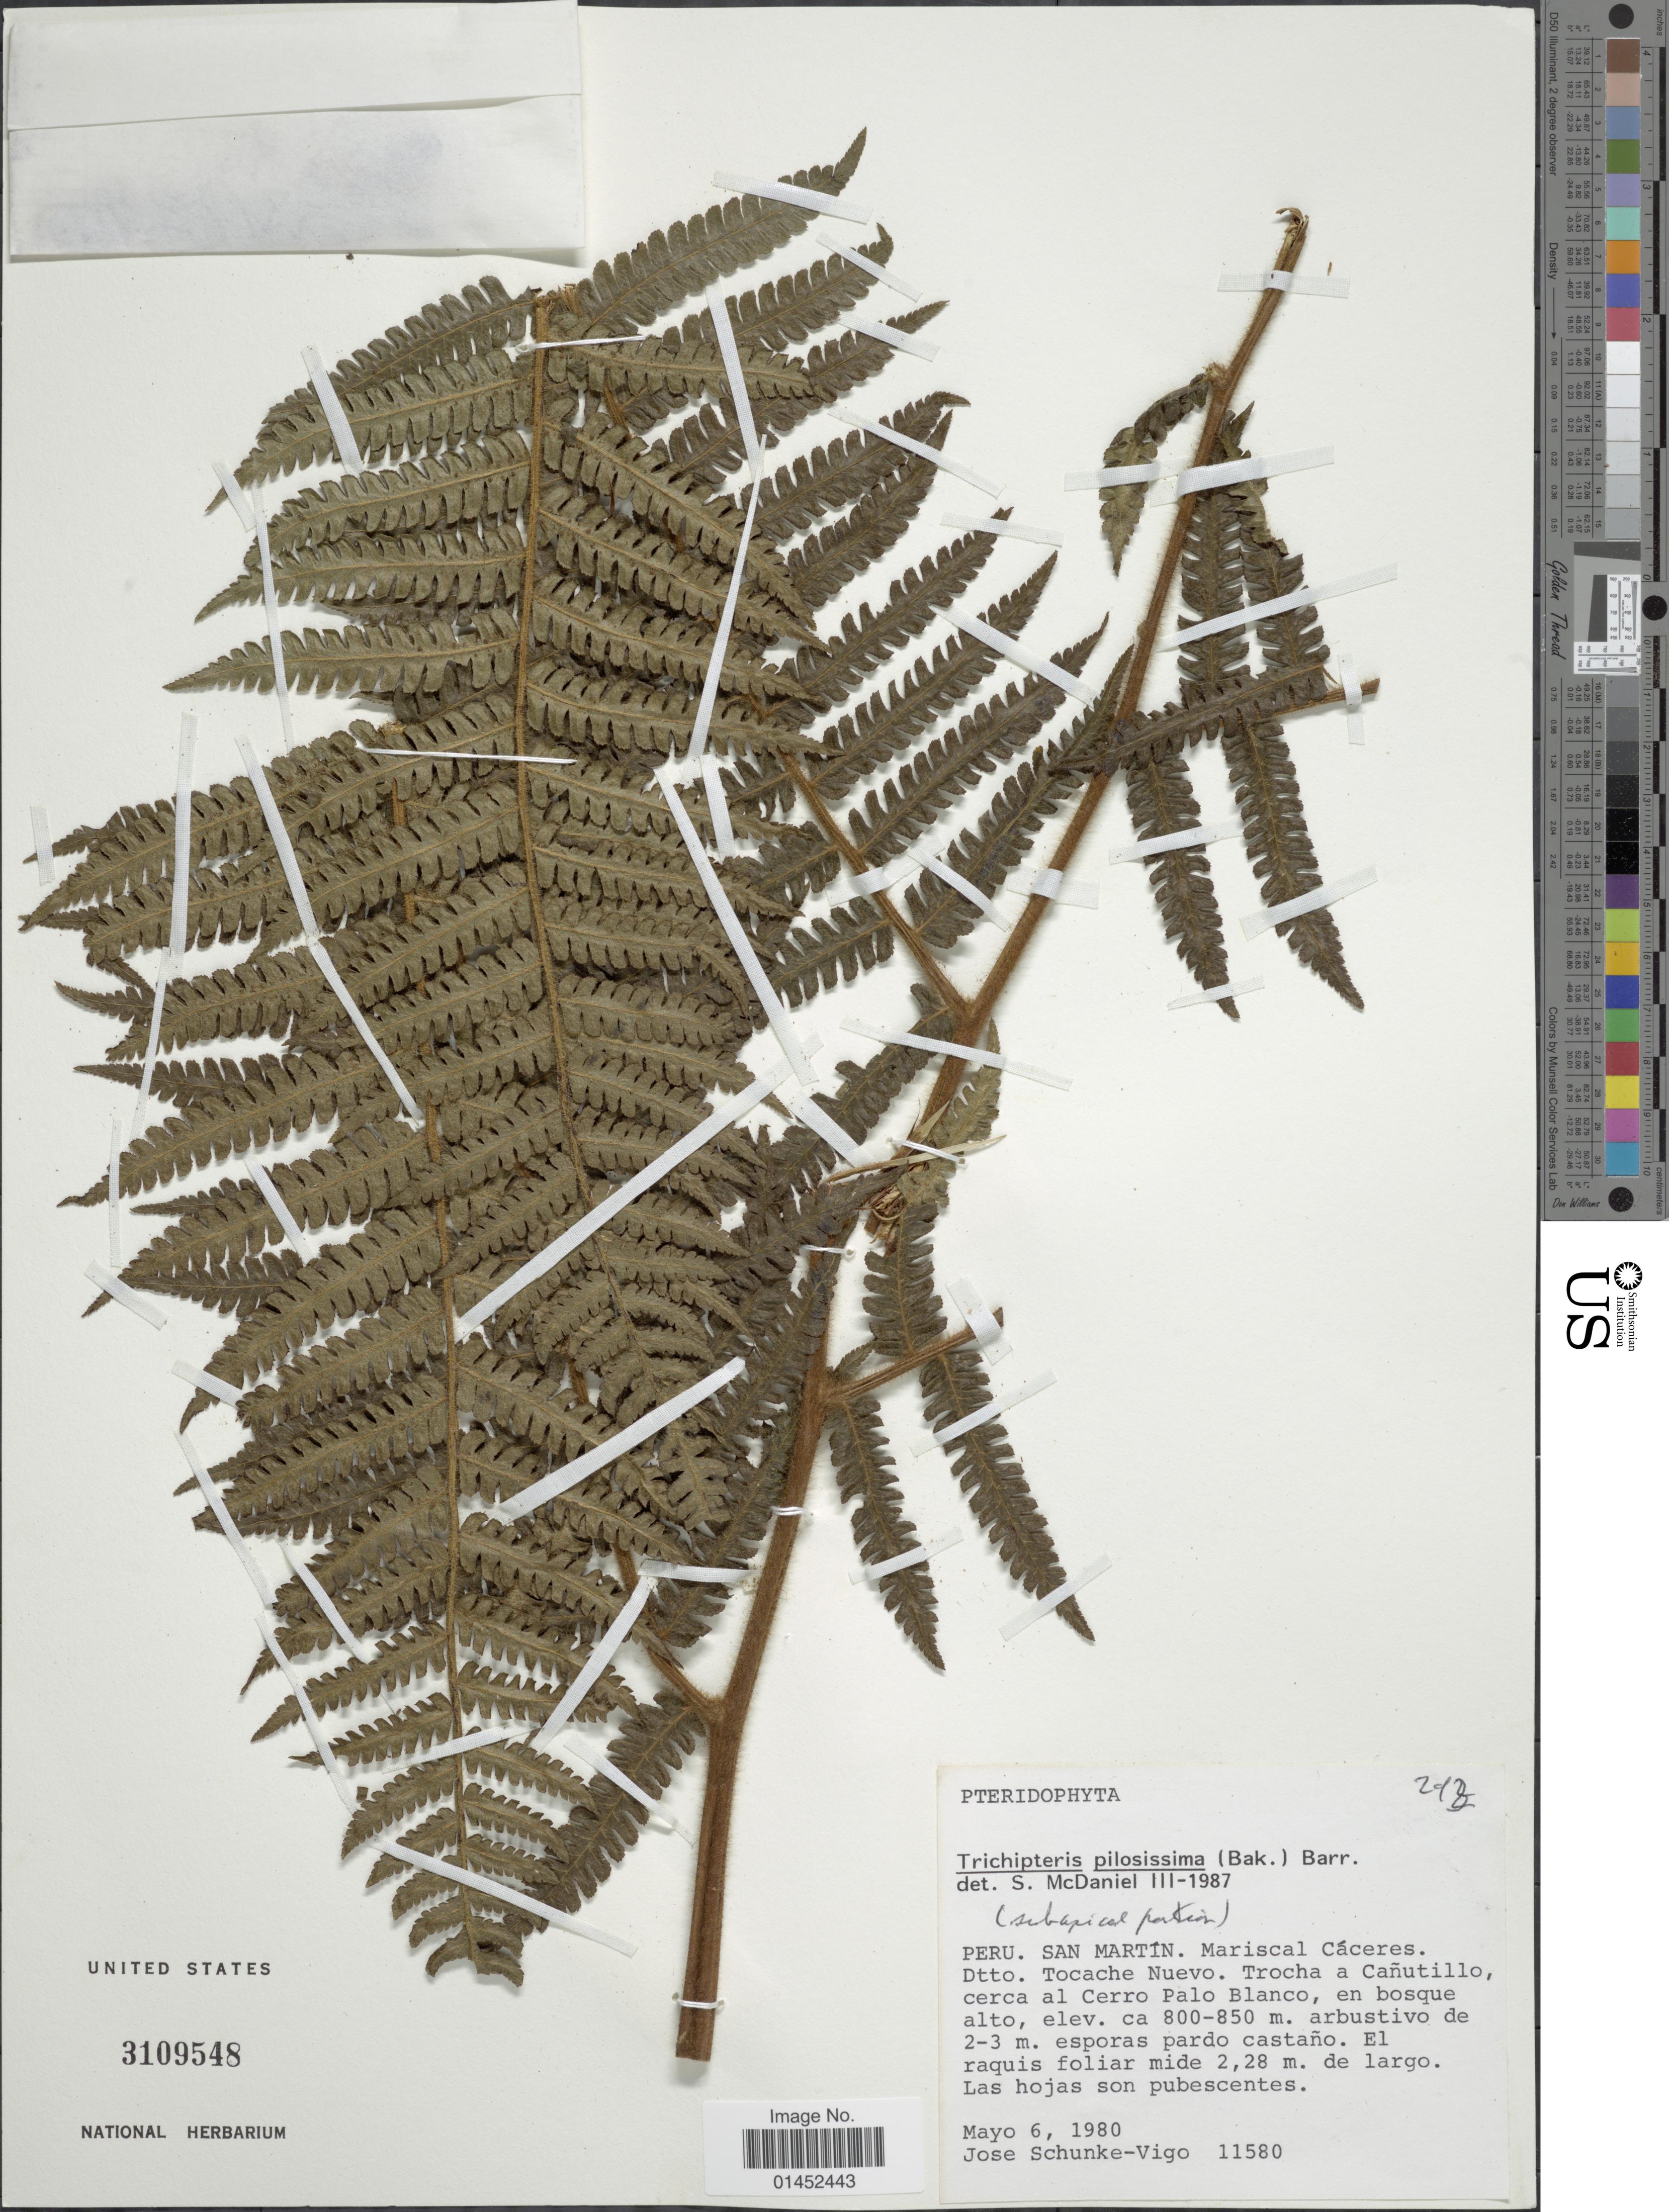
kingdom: Plantae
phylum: Tracheophyta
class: Polypodiopsida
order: Cyatheales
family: Cyatheaceae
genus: Cyathea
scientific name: Cyathea pilosissima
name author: (Baker) Domin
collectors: J. Schunke Vigo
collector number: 11580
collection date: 1980-05-06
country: Peru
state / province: San Martín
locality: Mariscal Cáceres. Dtto Tocache Nuevo. TRocha a Cañutillo cerca al Cerro Palo Blanco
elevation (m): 800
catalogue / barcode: US 3109548